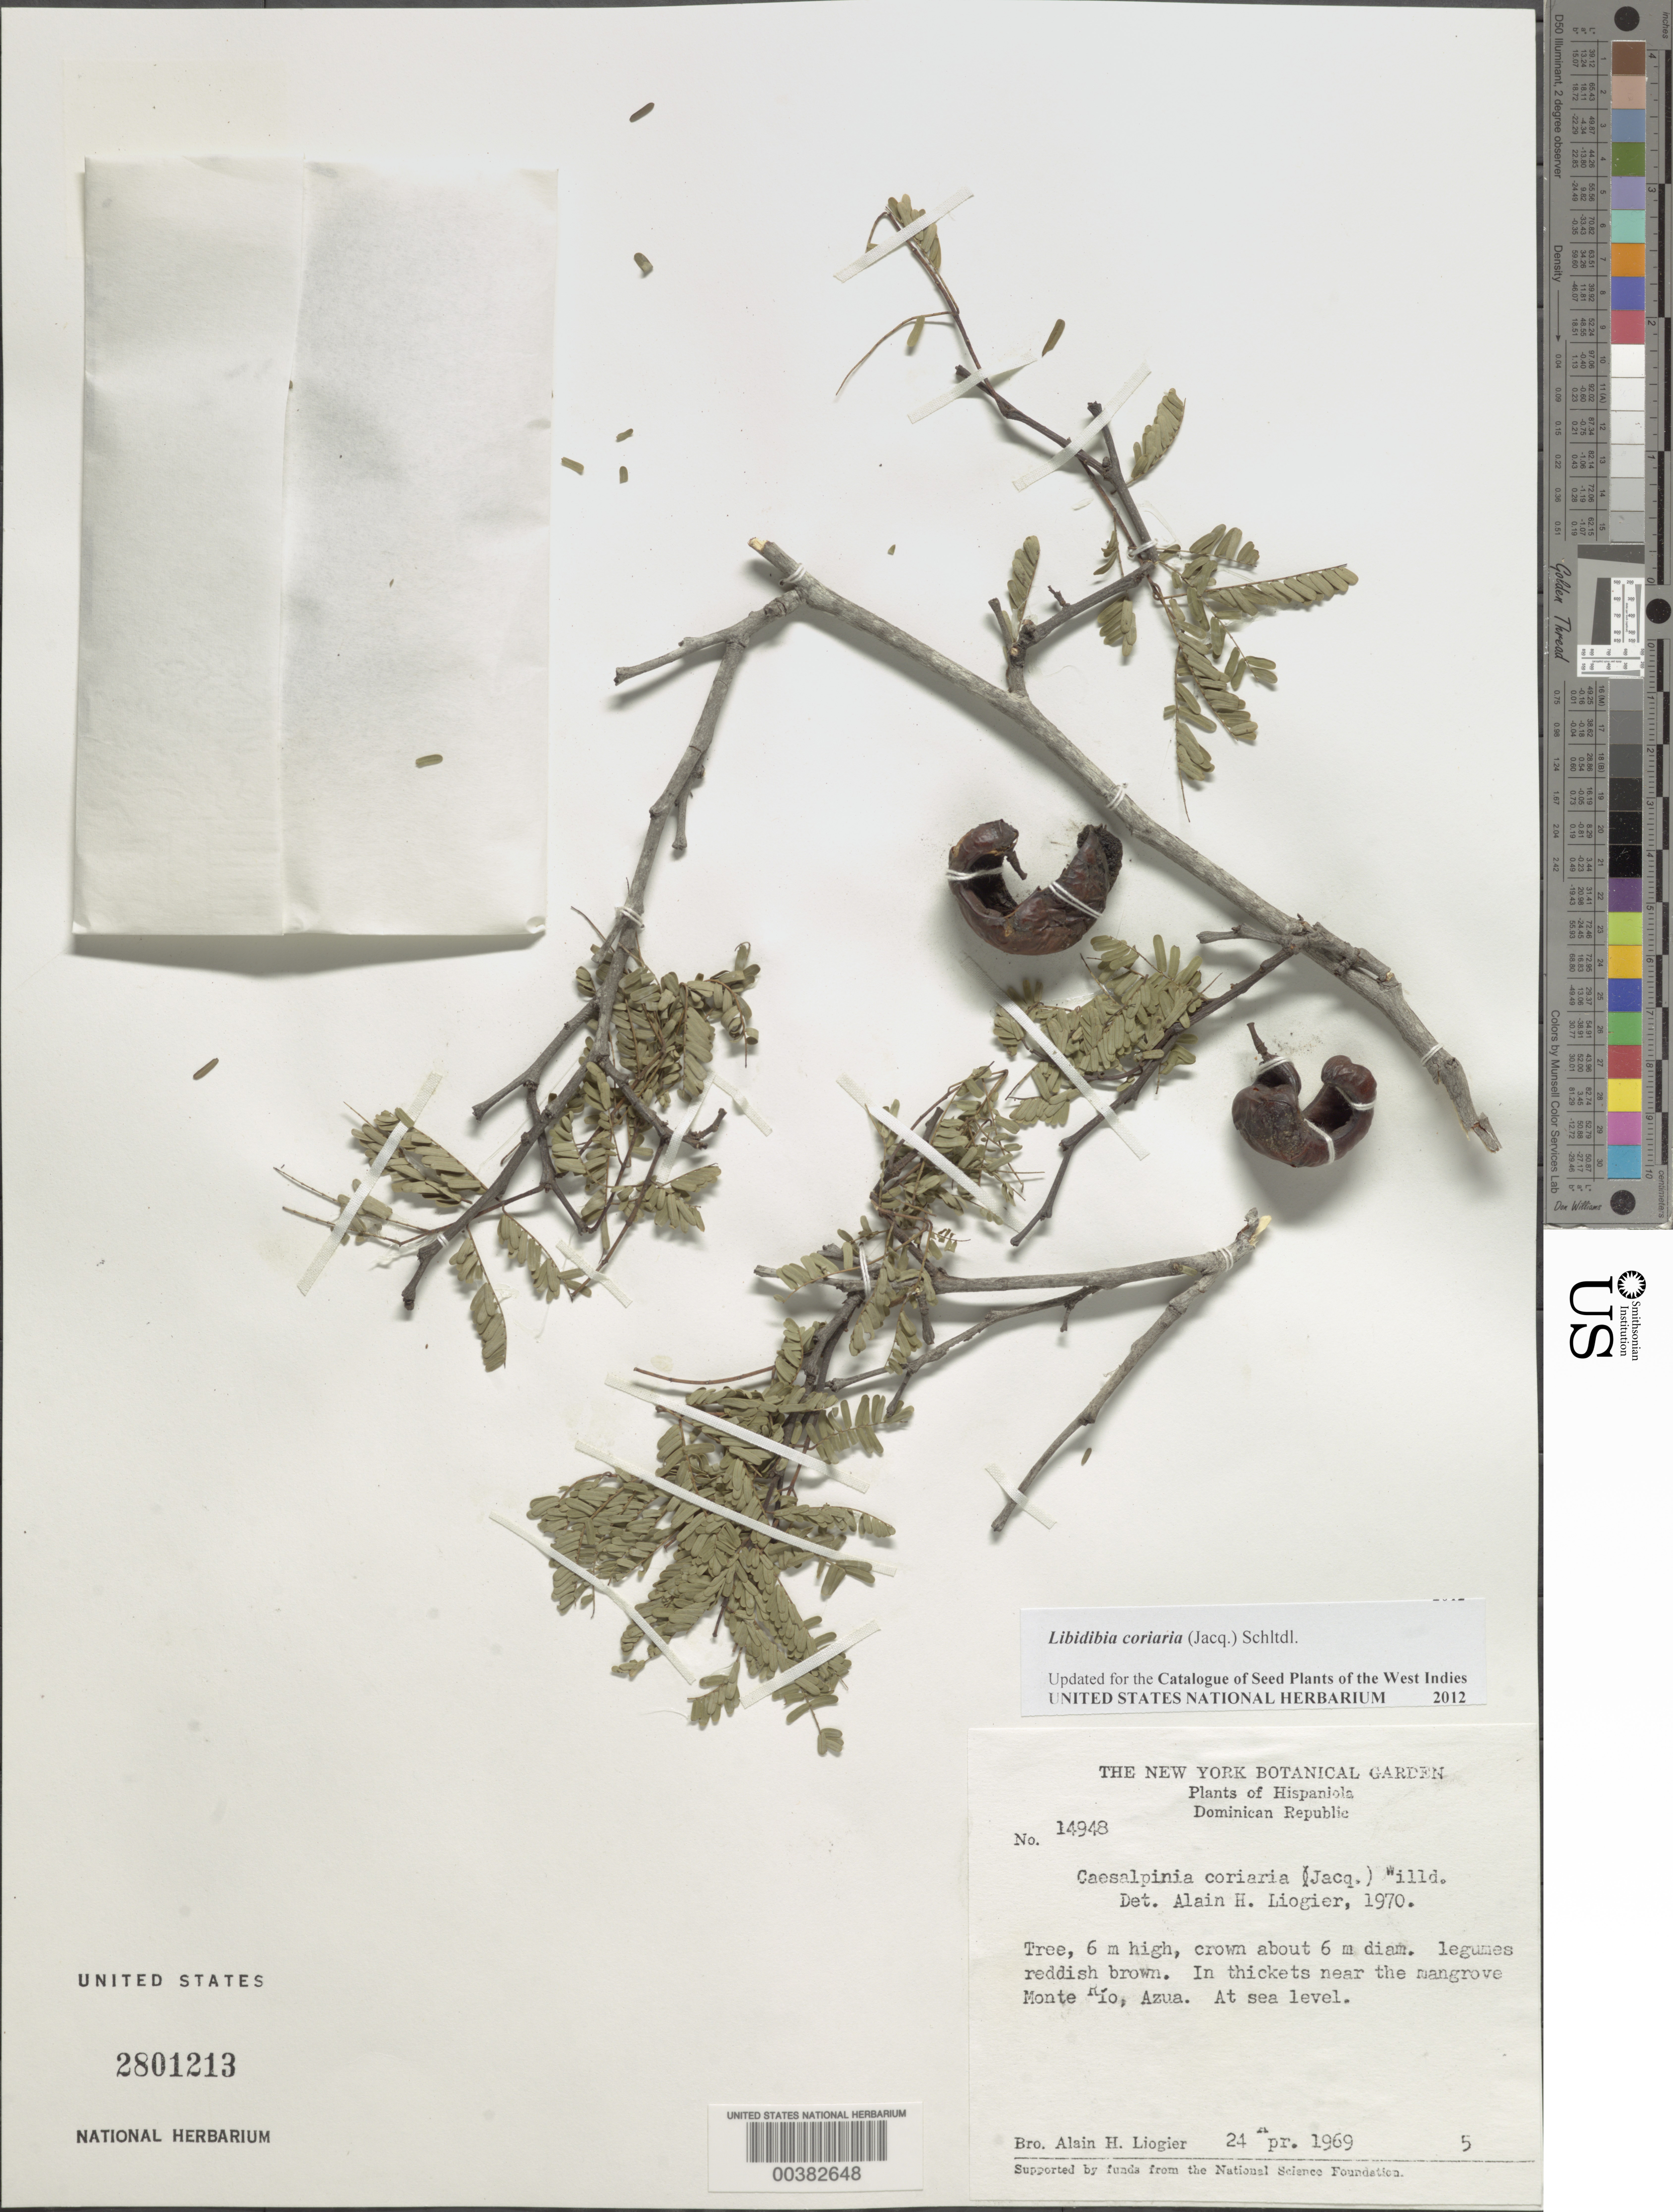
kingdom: Plantae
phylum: Tracheophyta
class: Magnoliopsida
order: Fabales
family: Fabaceae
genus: Libidibia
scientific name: Libidibia coriaria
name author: (Jacq.) Schltdl.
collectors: A. H. Liogier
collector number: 14948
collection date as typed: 24 Apr 1969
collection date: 1969-04-24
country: Dominican Republic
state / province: Azua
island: Hispaniola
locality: Near the mangrove monte rio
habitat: In thickets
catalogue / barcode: US 2801213